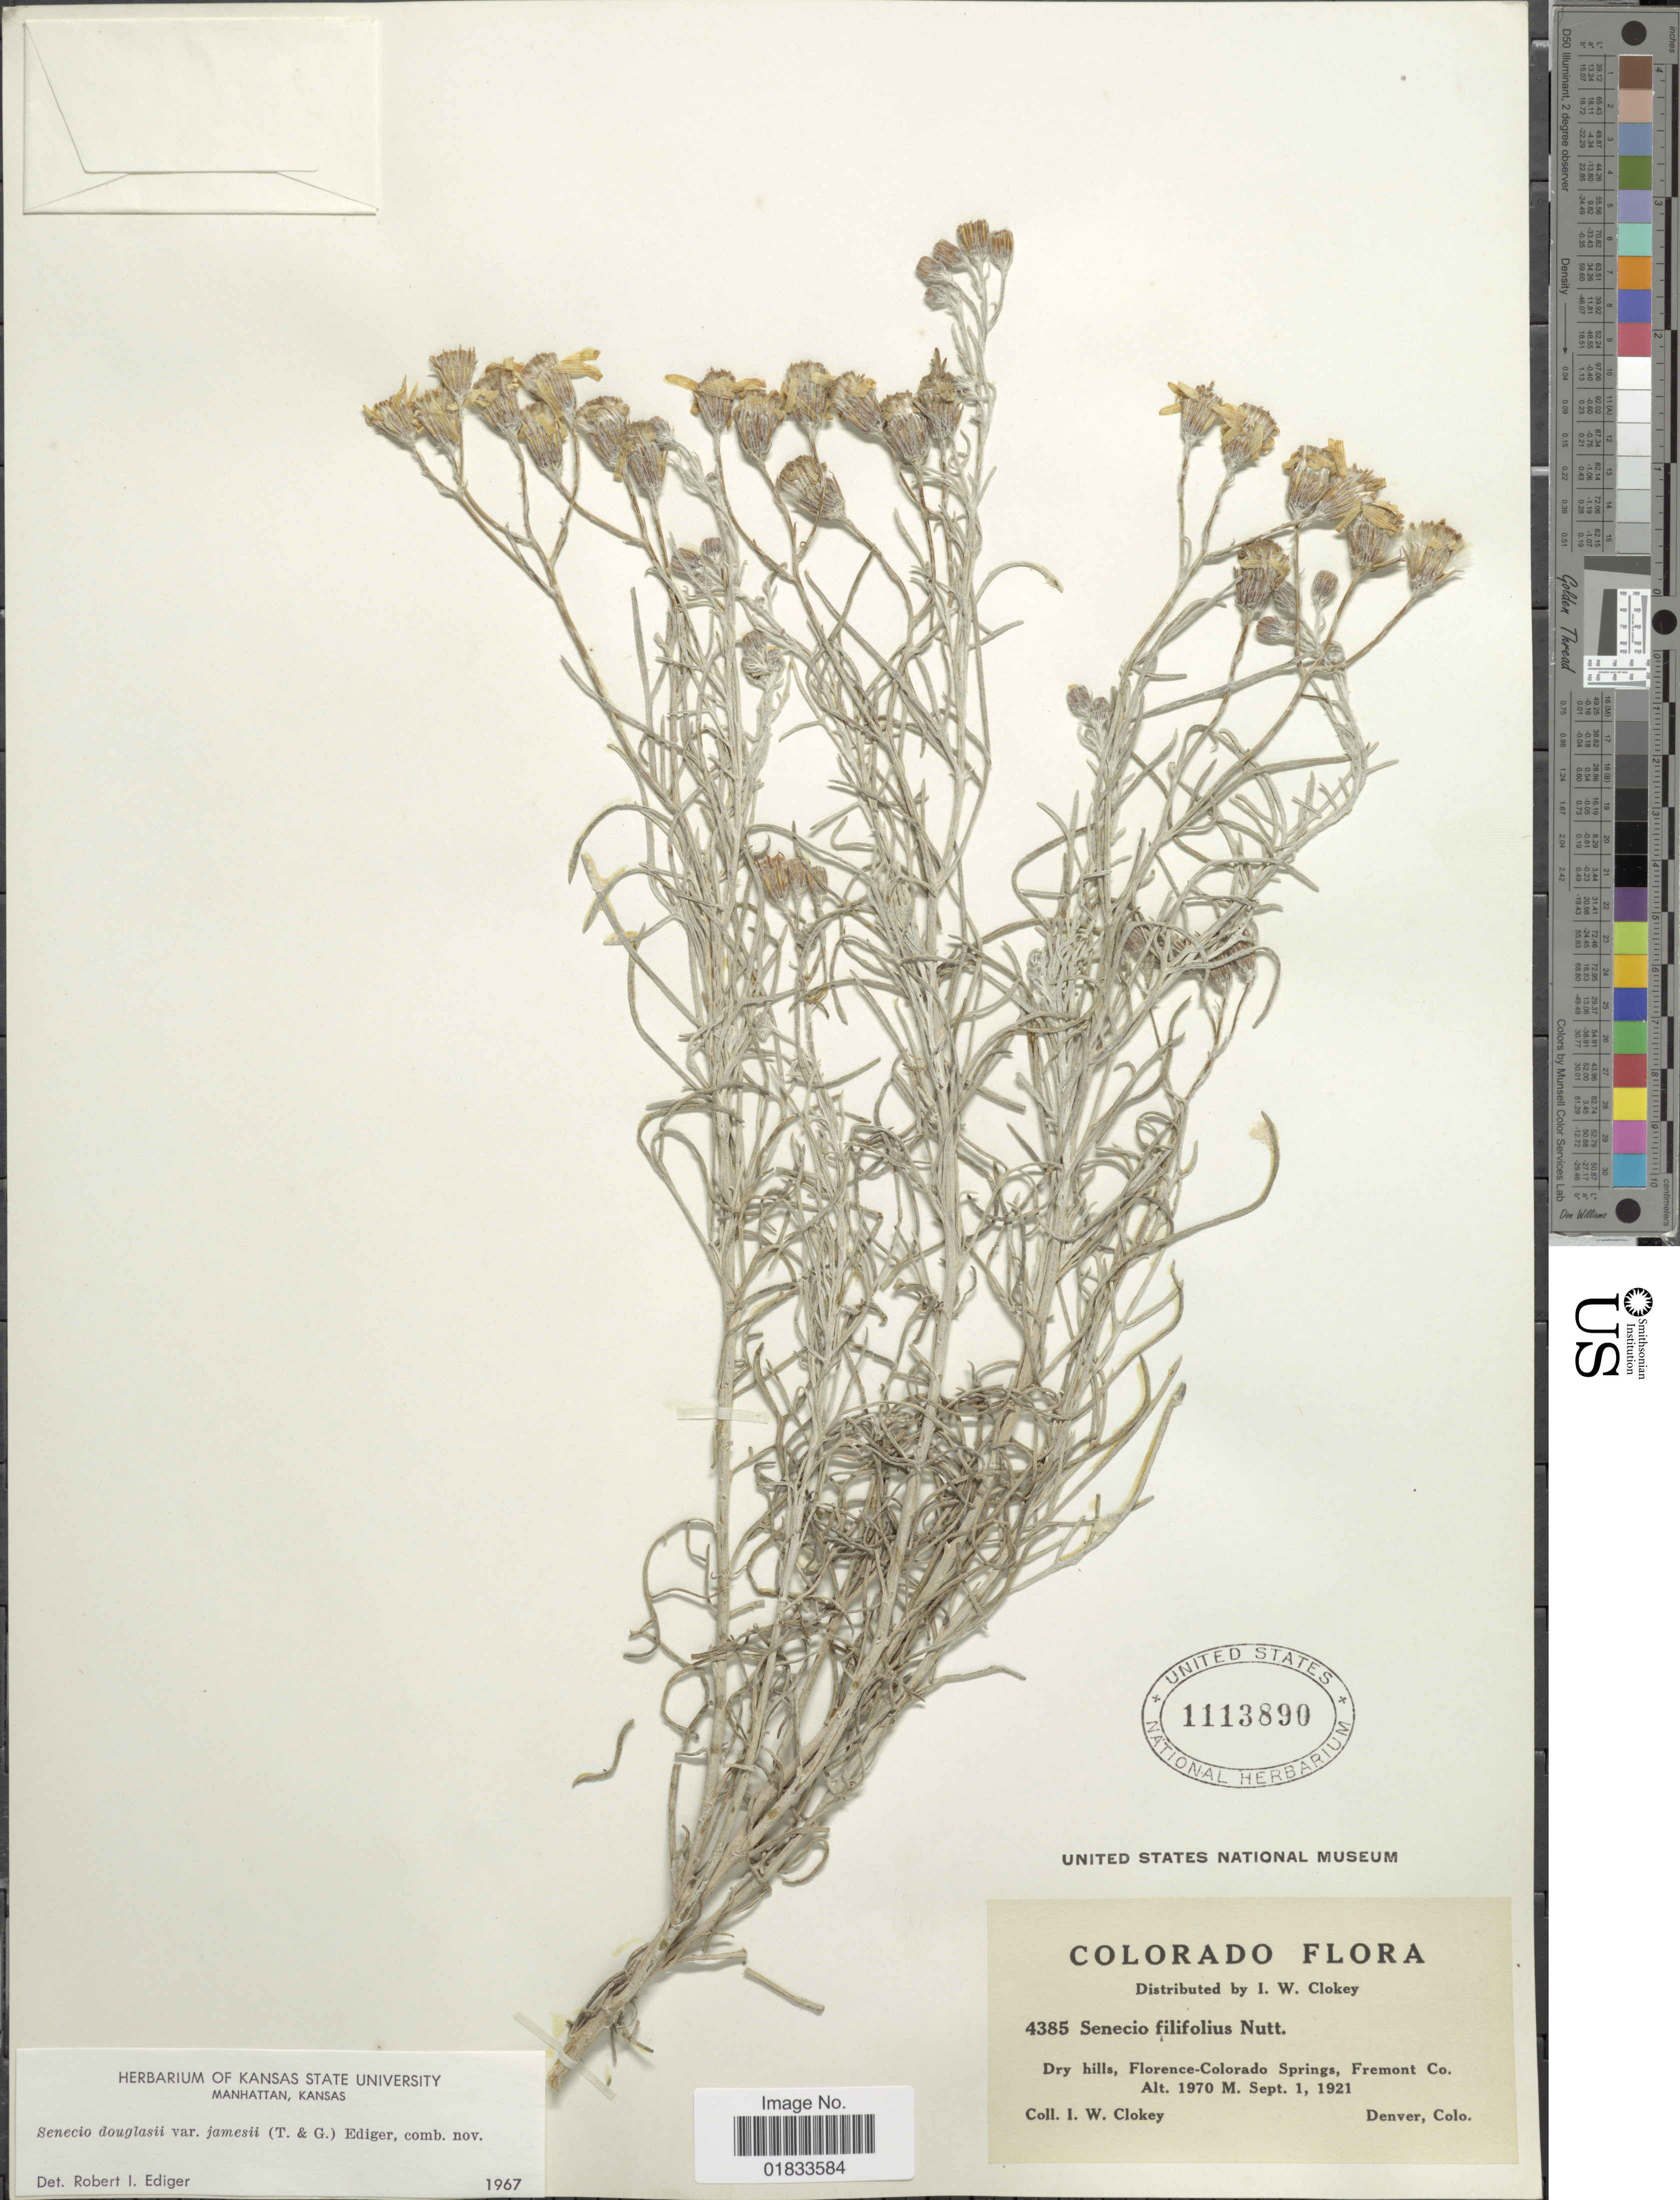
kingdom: Plantae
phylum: Tracheophyta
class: Magnoliopsida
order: Asterales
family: Asteraceae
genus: Senecio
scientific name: Senecio flaccidus var. flaccidus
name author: Less.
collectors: I. W. Clokey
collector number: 4385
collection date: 1921-09-01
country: United States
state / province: Colorado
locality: Florence-Colorado Springs, Fremont Co.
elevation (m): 1970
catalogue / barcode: US 1113890